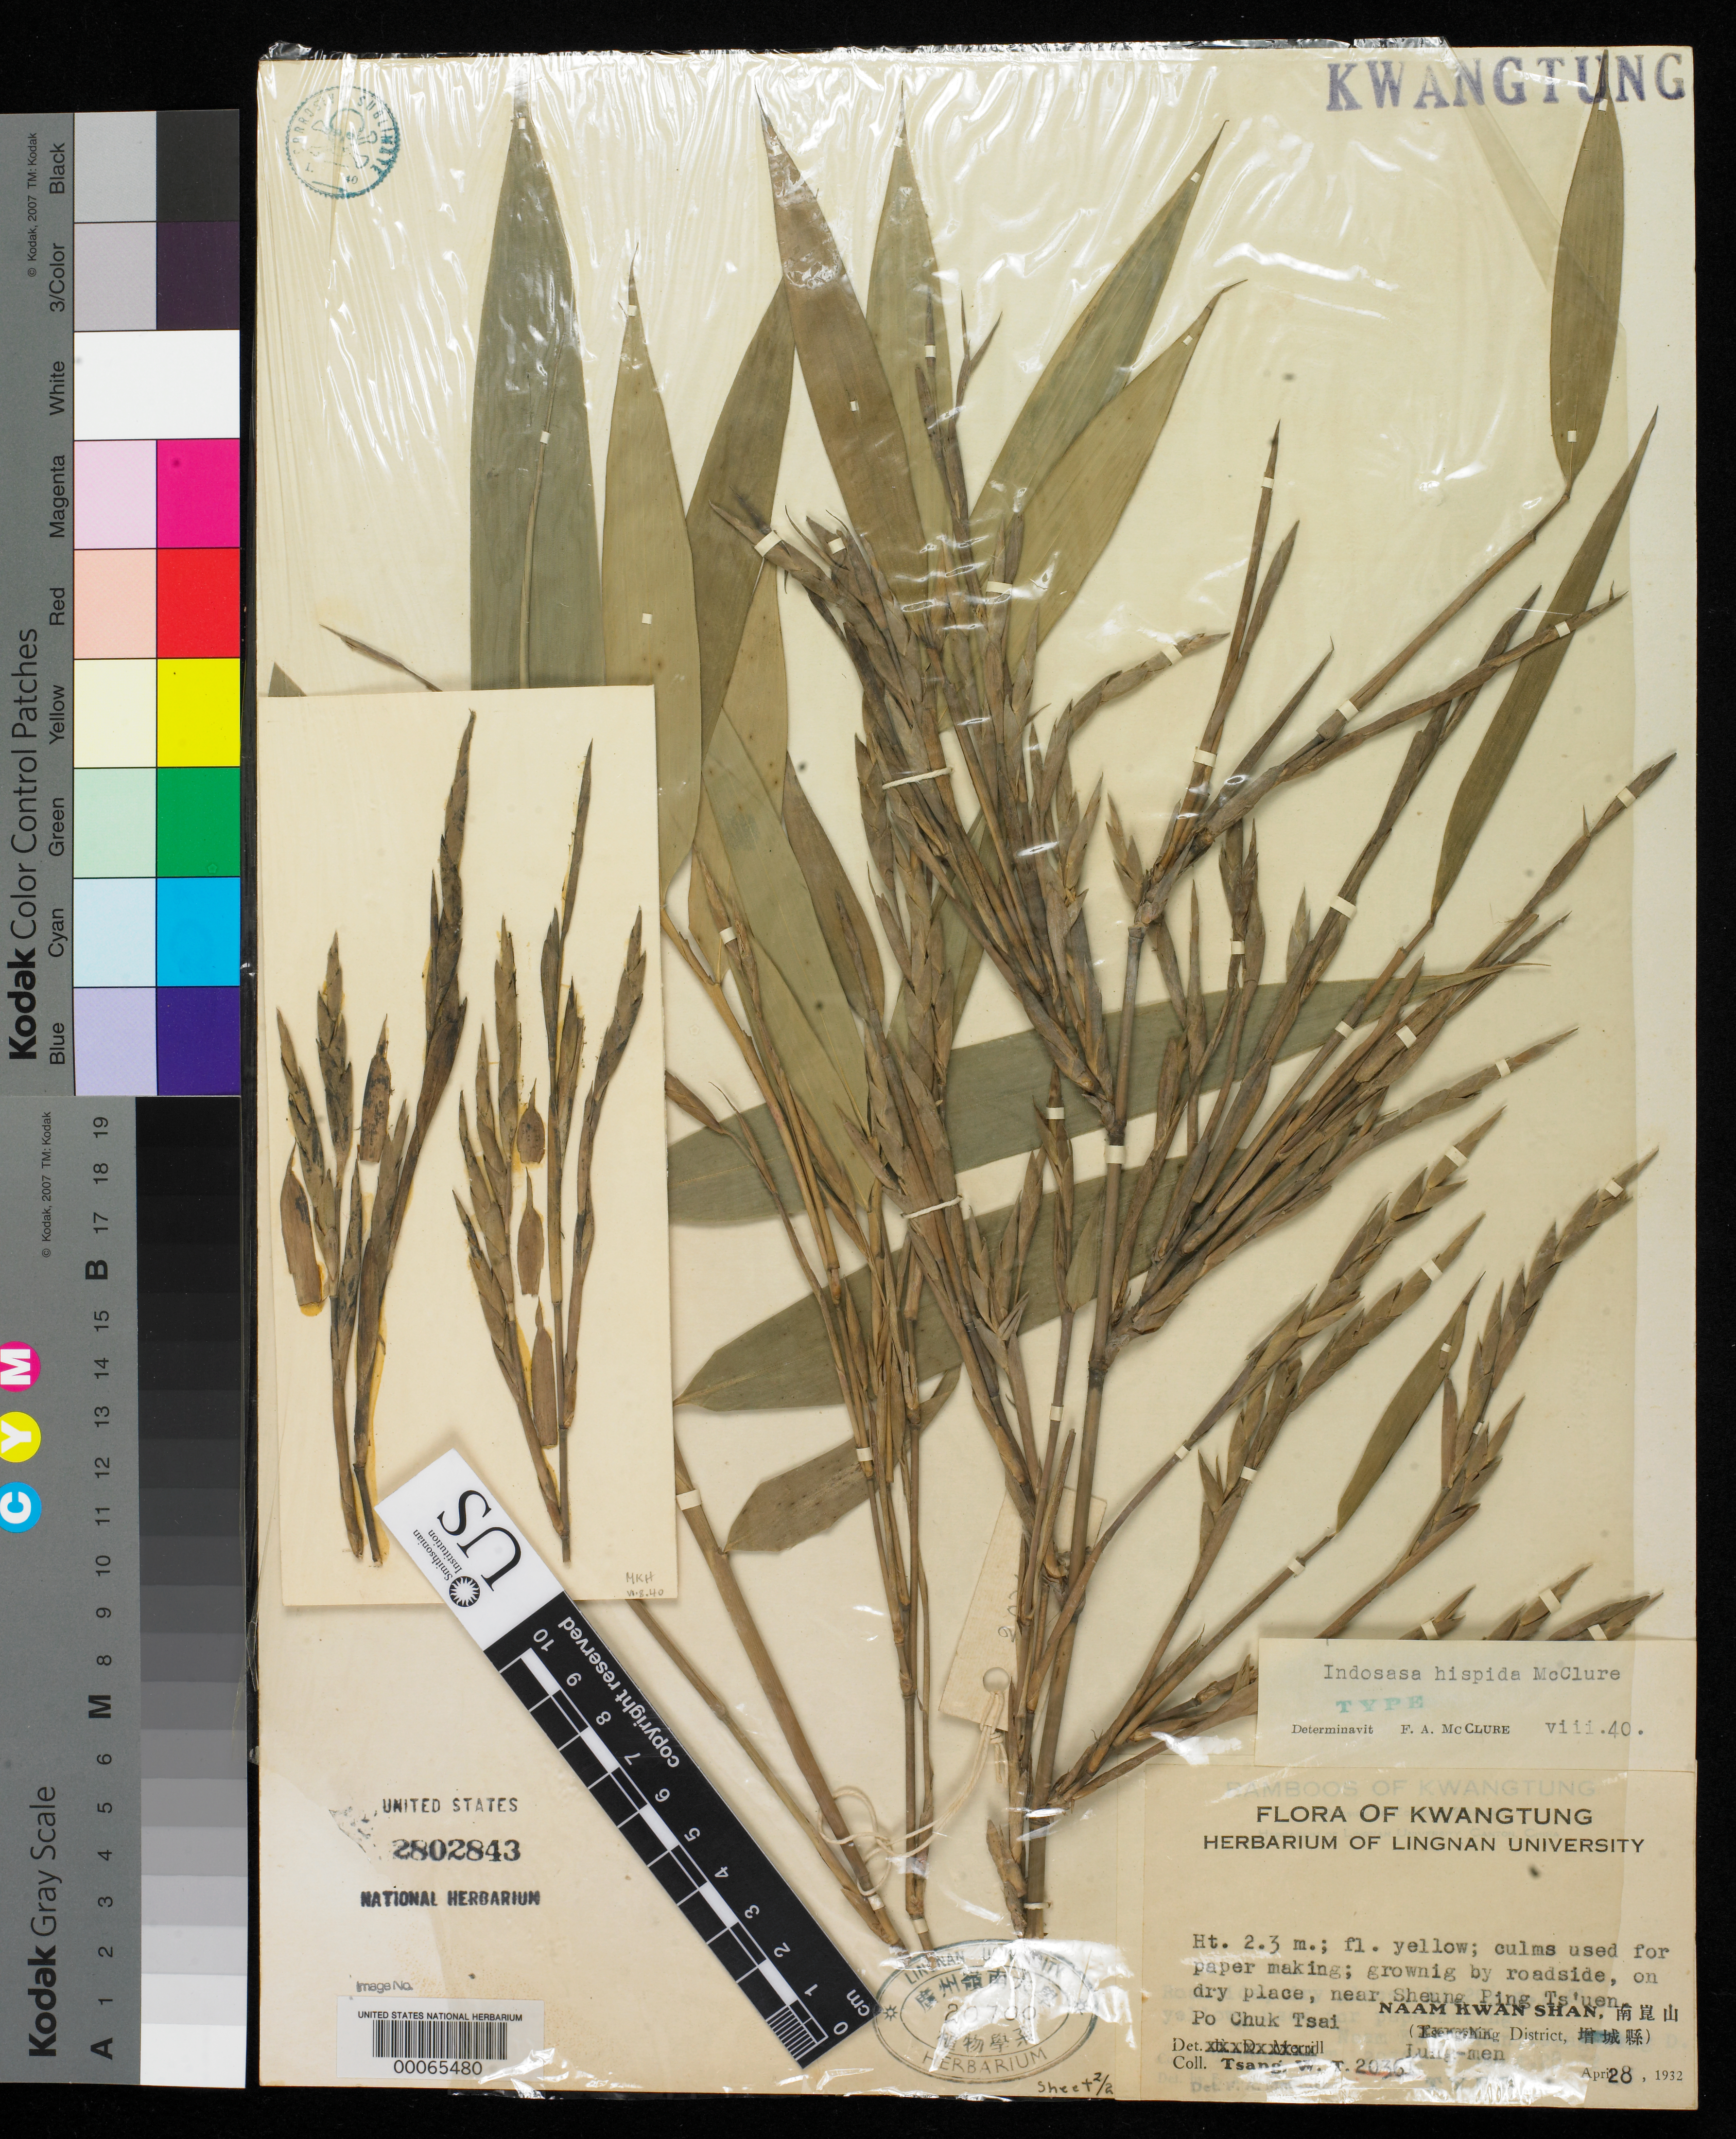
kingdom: Plantae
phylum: Tracheophyta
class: Liliopsida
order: Poales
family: Poaceae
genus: Indosasa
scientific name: Indosasa hispida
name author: McClure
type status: Holotype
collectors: W. T. Tsang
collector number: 20361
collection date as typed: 28 Apr 1932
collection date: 1932-04-28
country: China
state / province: Guangdong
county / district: Lung-men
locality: Na'am Kwan Shan, near Sheung Ping Ts'uen.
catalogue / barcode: US 2802843